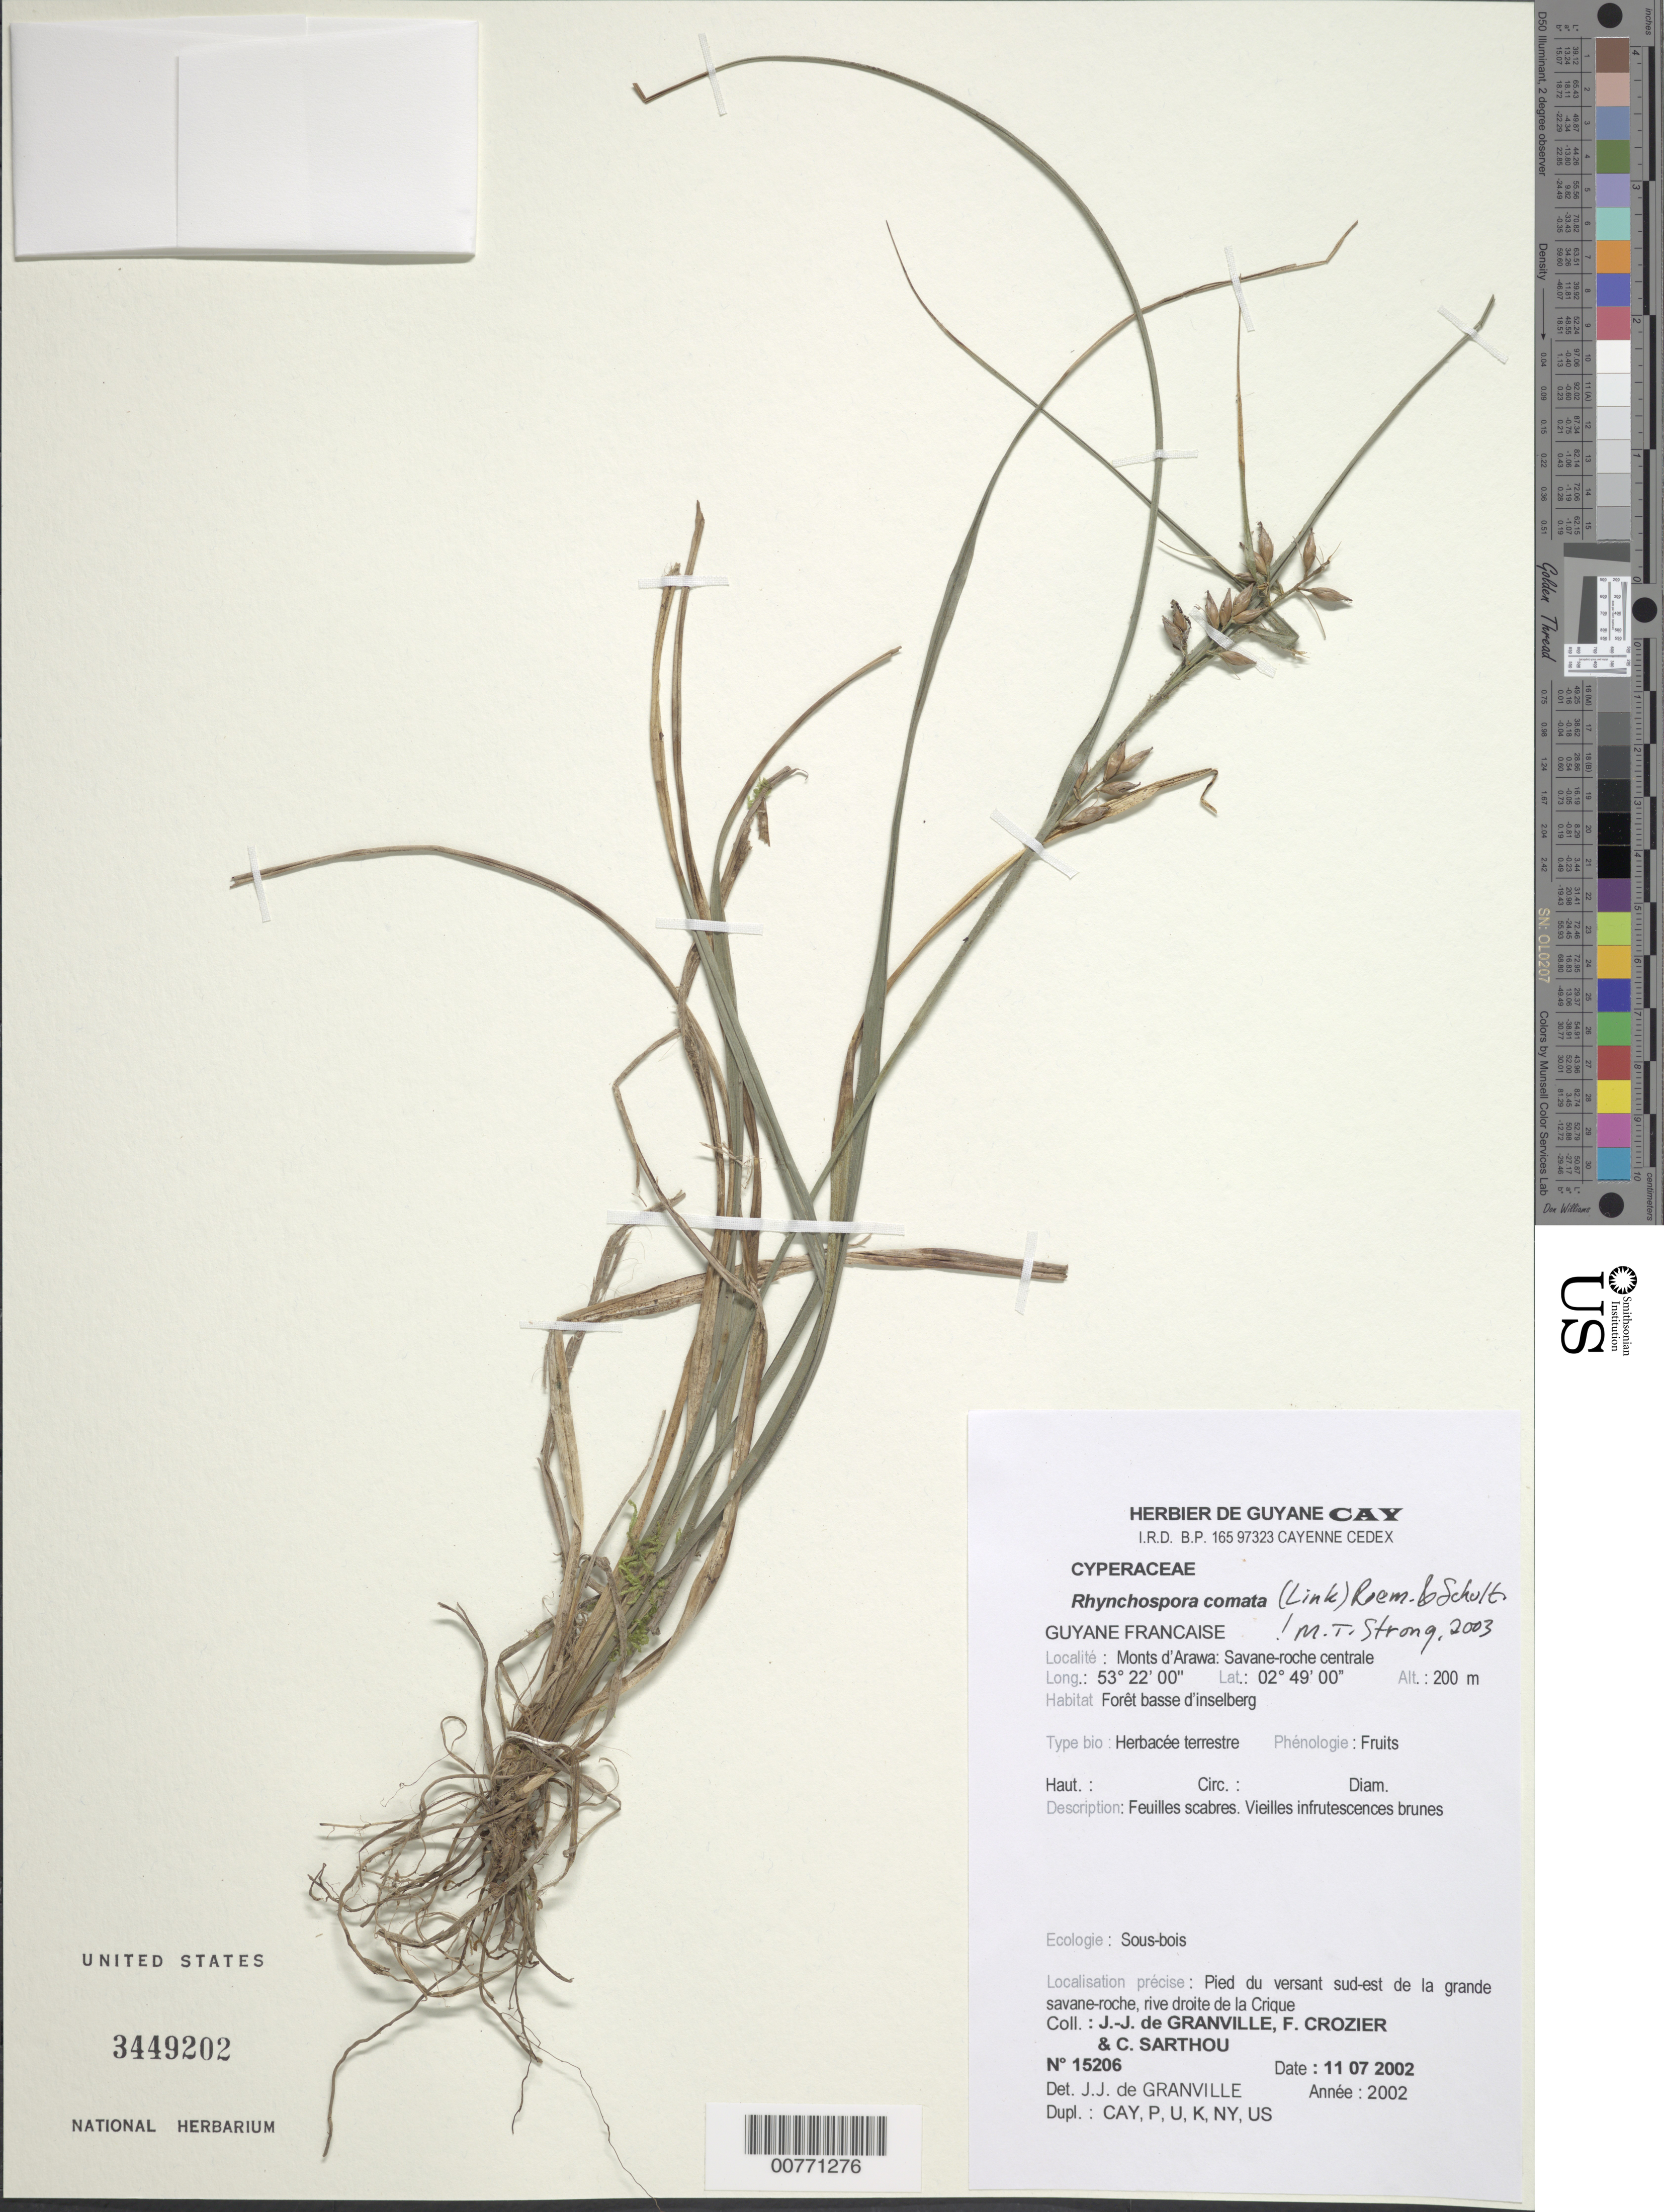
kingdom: Plantae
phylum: Tracheophyta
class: Liliopsida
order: Poales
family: Cyperaceae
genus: Rhynchospora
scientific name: Rhynchospora comata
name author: (Link) Schult.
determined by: Strong, M. T., (US), Smithsonian Institution - National Museum of Natural History (UNITED STATES)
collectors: J.-J. de Granville, F. Crozier & C. Sarthou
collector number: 15206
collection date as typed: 11-Jul-02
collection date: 2002-07-11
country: French Guiana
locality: Monts d'Arawa, zone de la savane-roche centrale, pied du versant sud-est de la grande savane-roche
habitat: Forêt basse sur inselberg, pied du versant sud-est de la grande savane-roche; sous bois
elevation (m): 200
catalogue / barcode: US 3449202